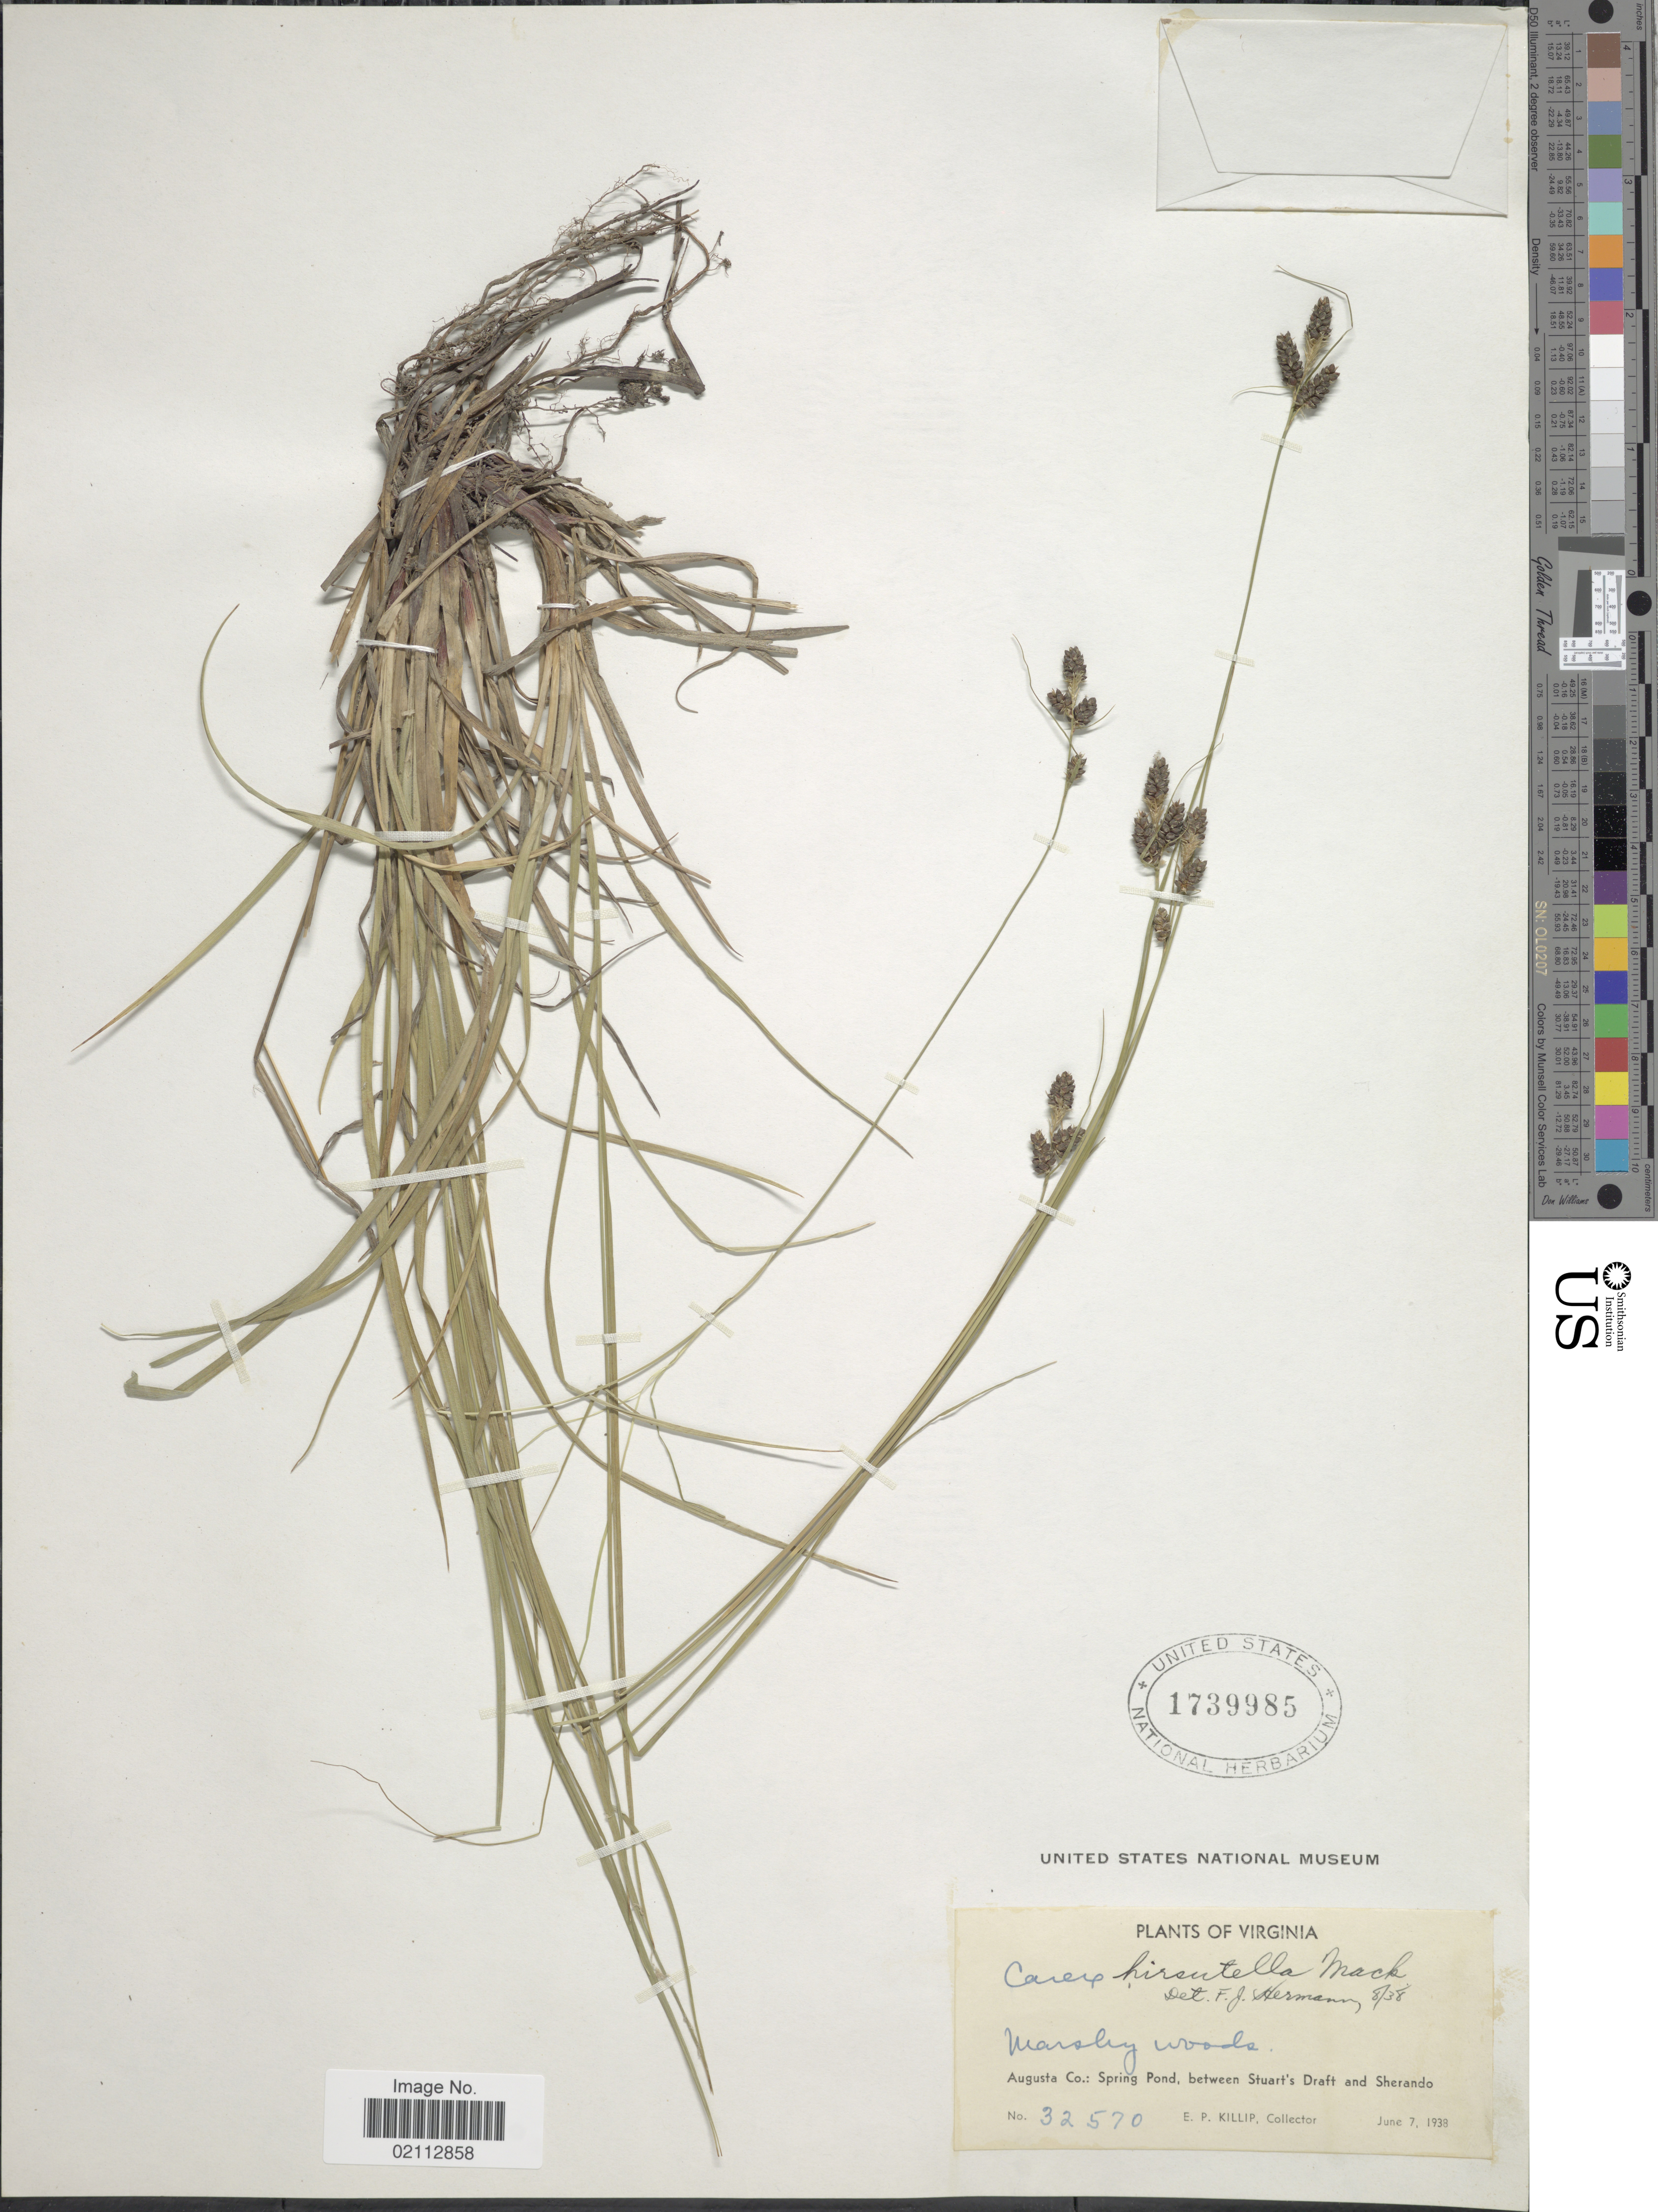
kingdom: Plantae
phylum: Tracheophyta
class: Liliopsida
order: Poales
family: Cyperaceae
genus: Carex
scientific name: Carex hirsutella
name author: Mack.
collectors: E. P. Killip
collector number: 32570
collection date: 1938-06-07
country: United States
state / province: Virginia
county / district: Augusta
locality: Augusta Co.: Spring Pond, between Stuart's Draft and Sherando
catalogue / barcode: US 1739985